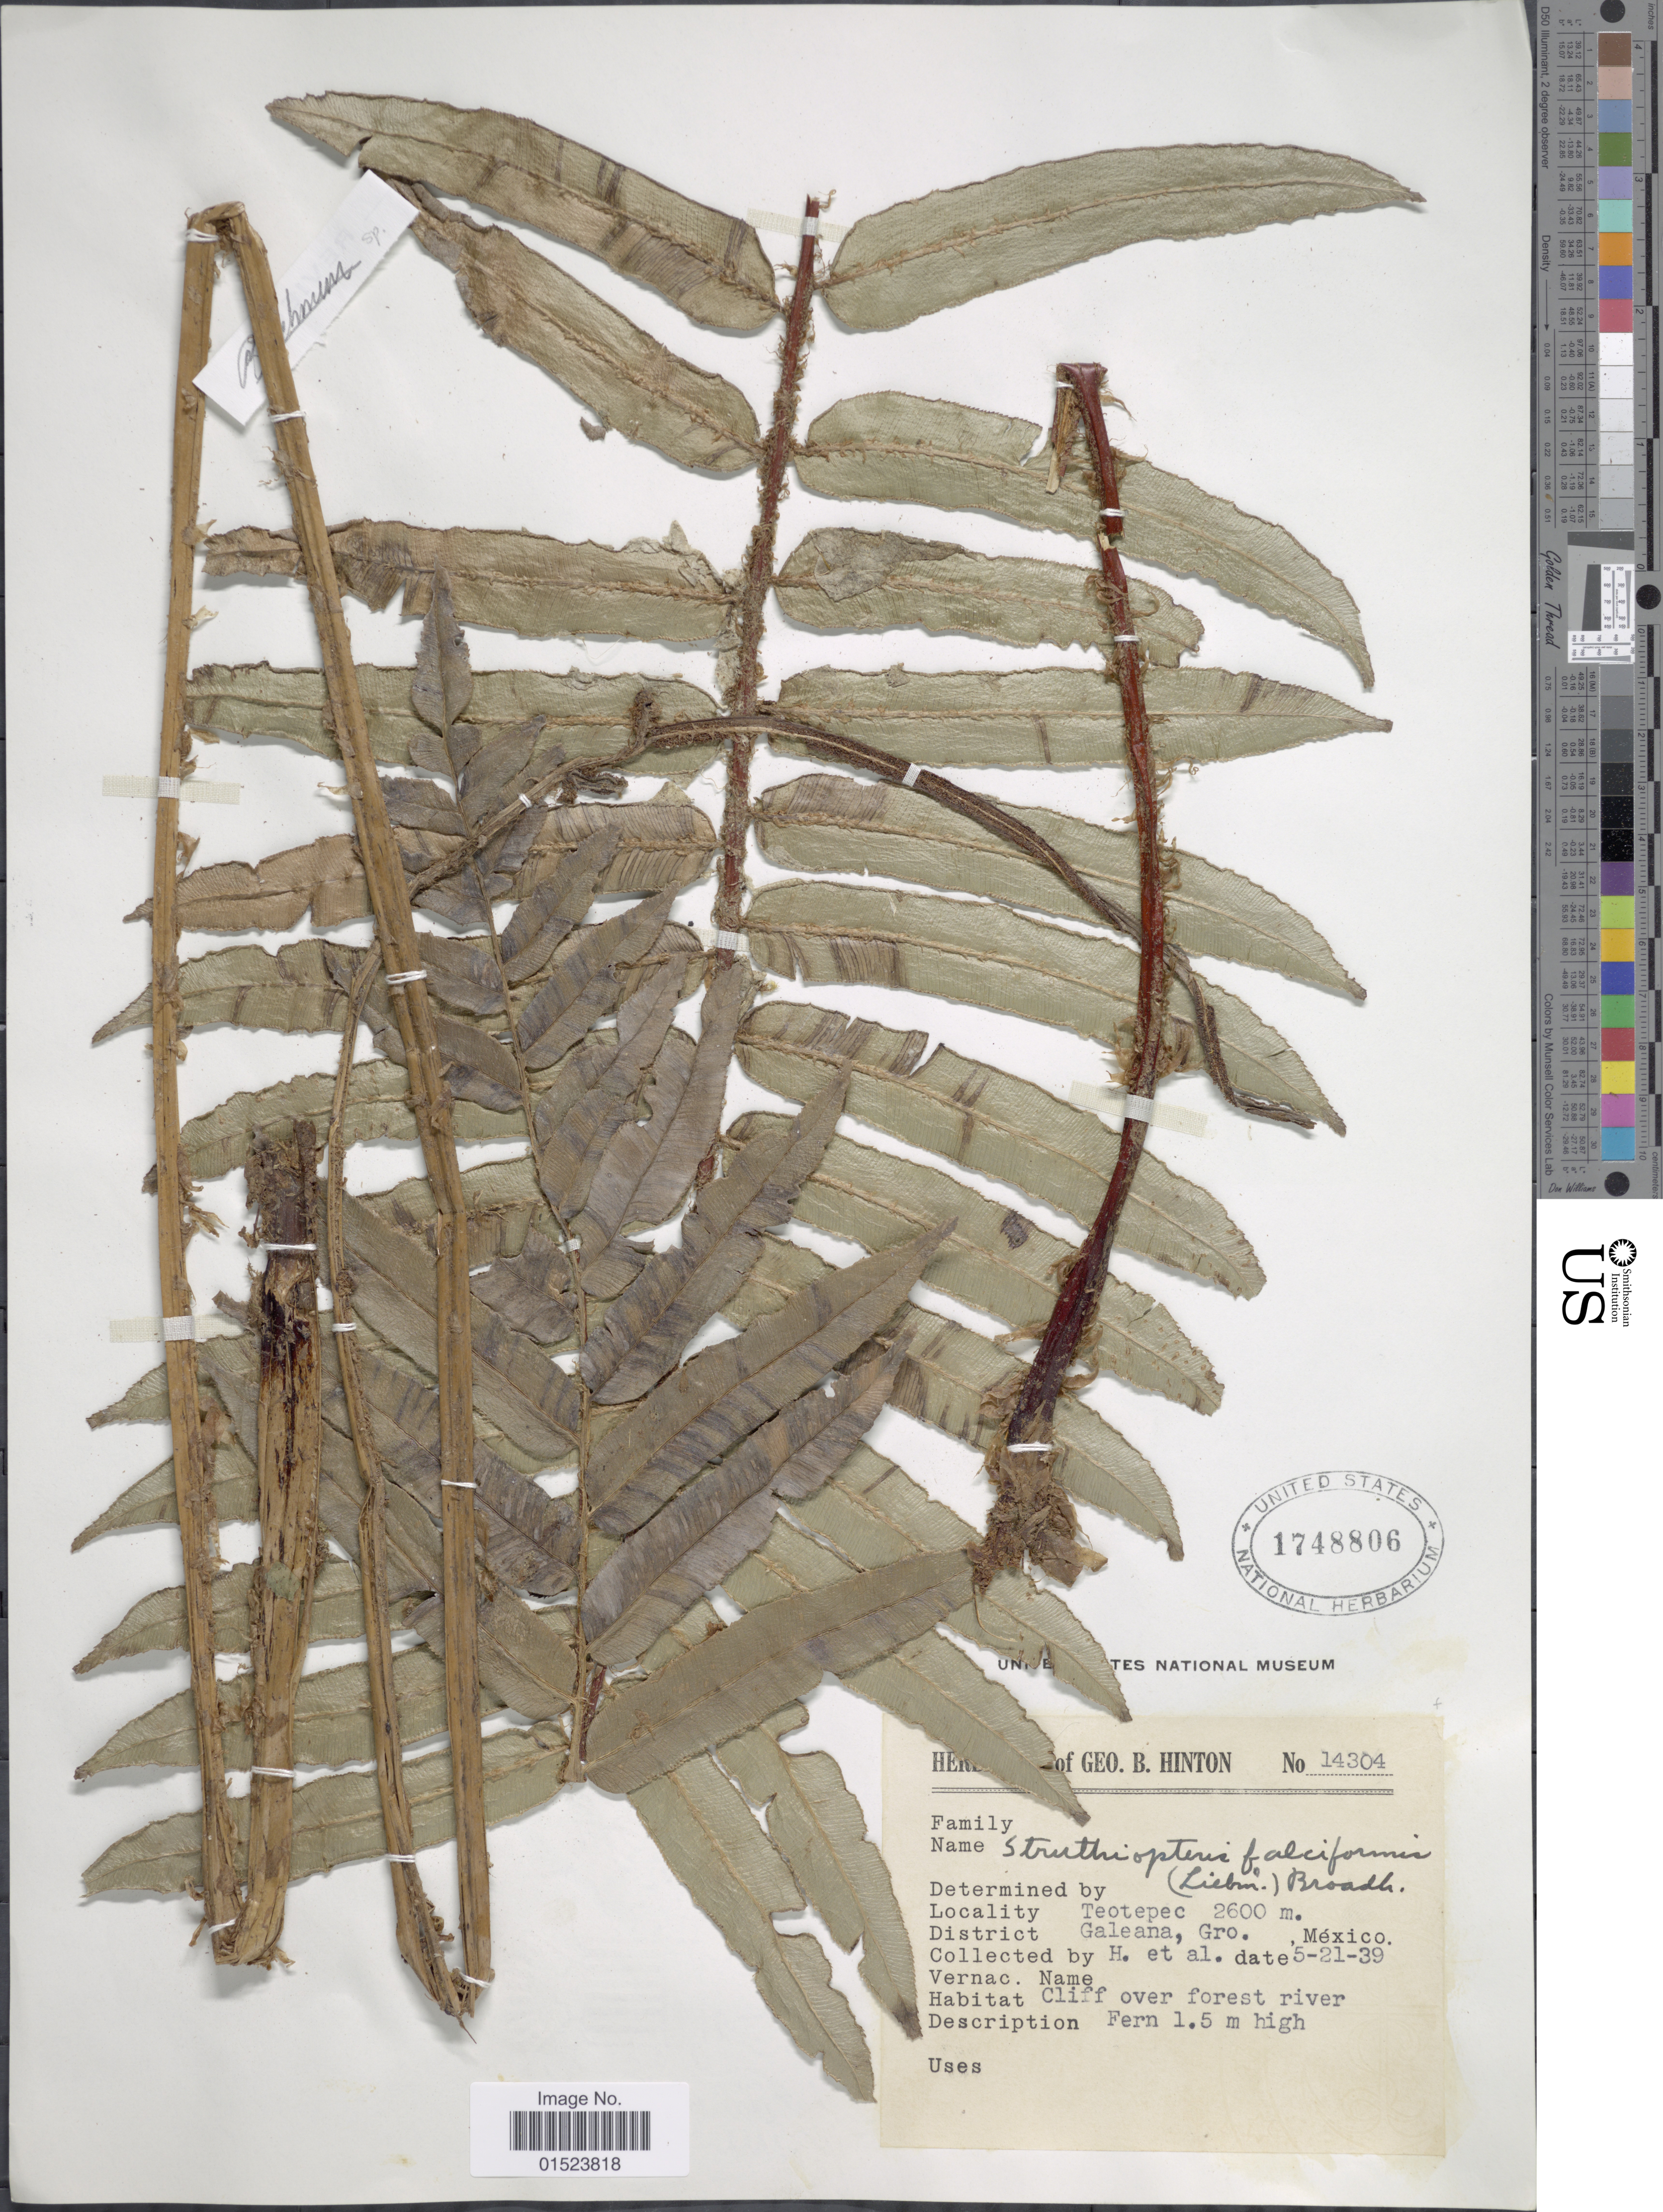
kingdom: Plantae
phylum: Tracheophyta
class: Polypodiopsida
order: Polypodiales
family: Blechnaceae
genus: Blechnum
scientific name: Blechnum falciforme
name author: (Liebm.) C. Chr.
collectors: G. B. Hinton & et al.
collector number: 14304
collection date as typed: Transcribed d/m/y: 21/5/39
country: Mexico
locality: Teotepec, District Galeana, Gro.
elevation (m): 2600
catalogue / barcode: US 1748806